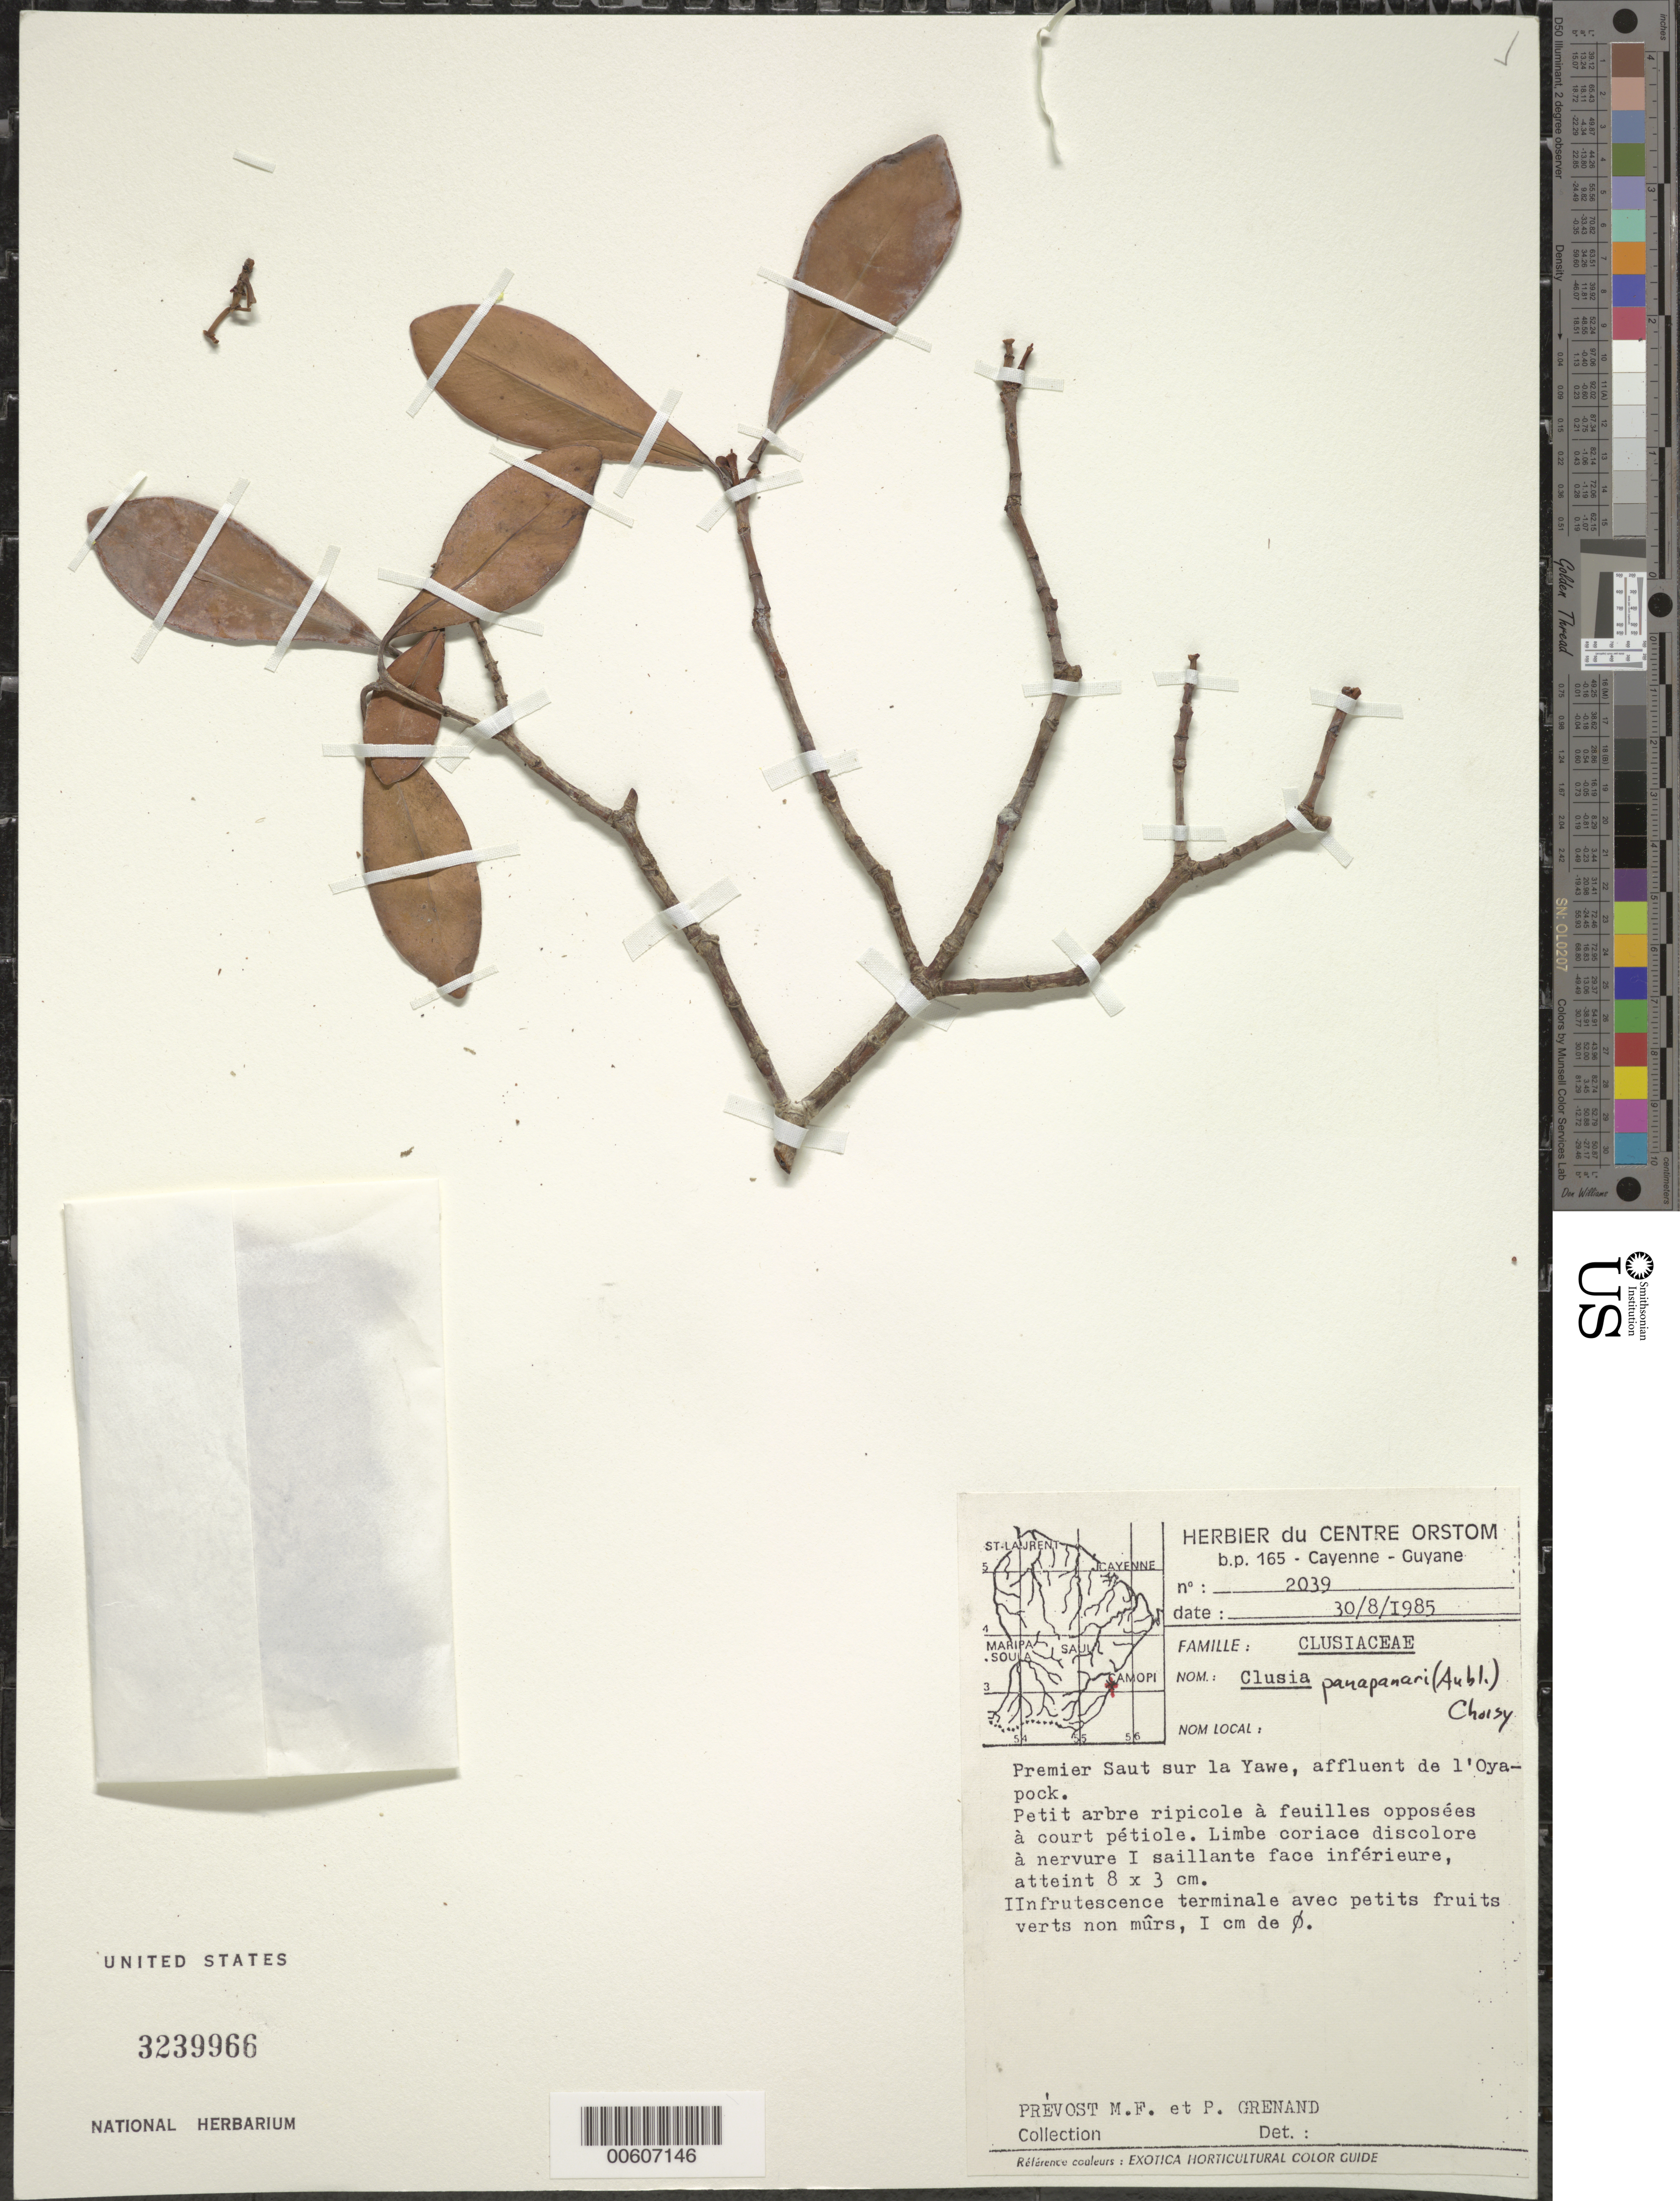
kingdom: Plantae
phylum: Tracheophyta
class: Magnoliopsida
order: Malpighiales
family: Clusiaceae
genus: Clusia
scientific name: Clusia panapanari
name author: (Aubl.) Choisy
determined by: Pipoly, J. J., III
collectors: M.-F. Prévost & P. Grenand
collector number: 2039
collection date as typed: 30-Aug-85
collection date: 1985-08-30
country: French Guiana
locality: Premier Saut sur la Yawe, affluent de l'Oyapock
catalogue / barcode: US 3239966